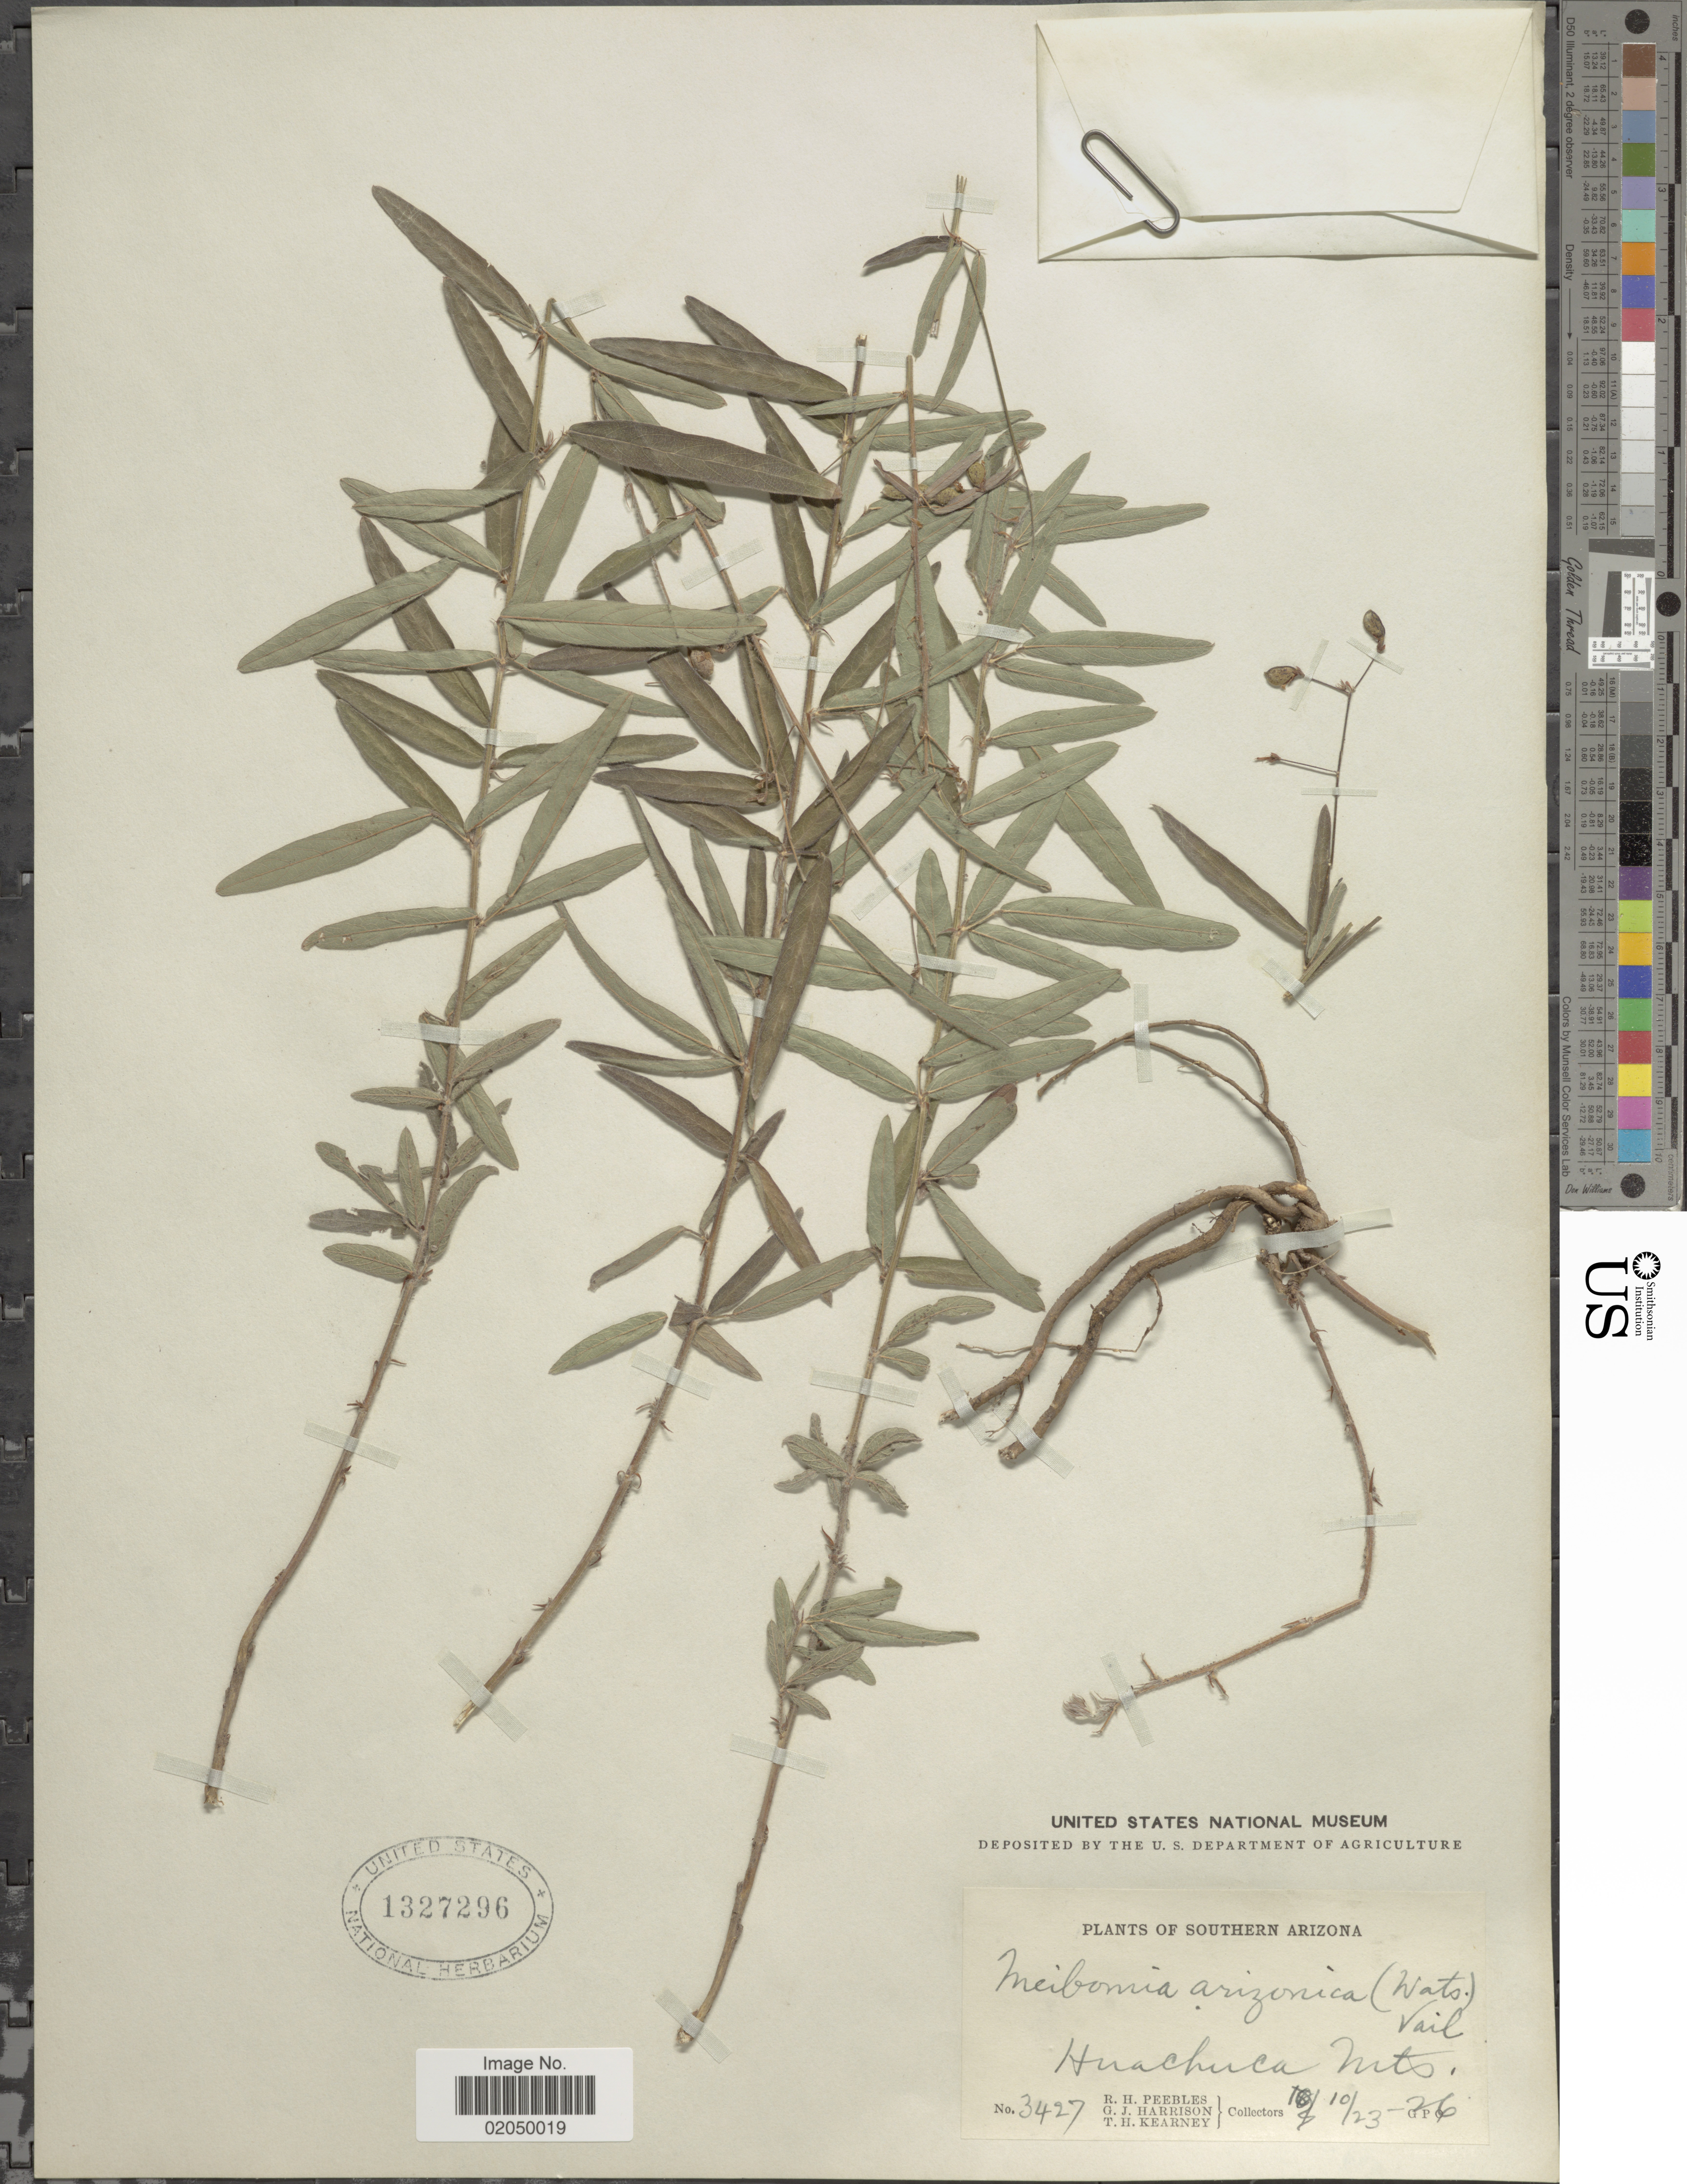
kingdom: Plantae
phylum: Tracheophyta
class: Magnoliopsida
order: Fabales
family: Fabaceae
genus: Desmodium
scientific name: Desmodium arizonicum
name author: S. Watson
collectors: R. H. Peebles, G. J. Harrison & T. H. Kearney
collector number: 3427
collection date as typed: Transcribed d/m/y: 23/10/26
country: United States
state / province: Arizona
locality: Southern Arizona. Huachuca Mts.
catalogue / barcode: US 1327296